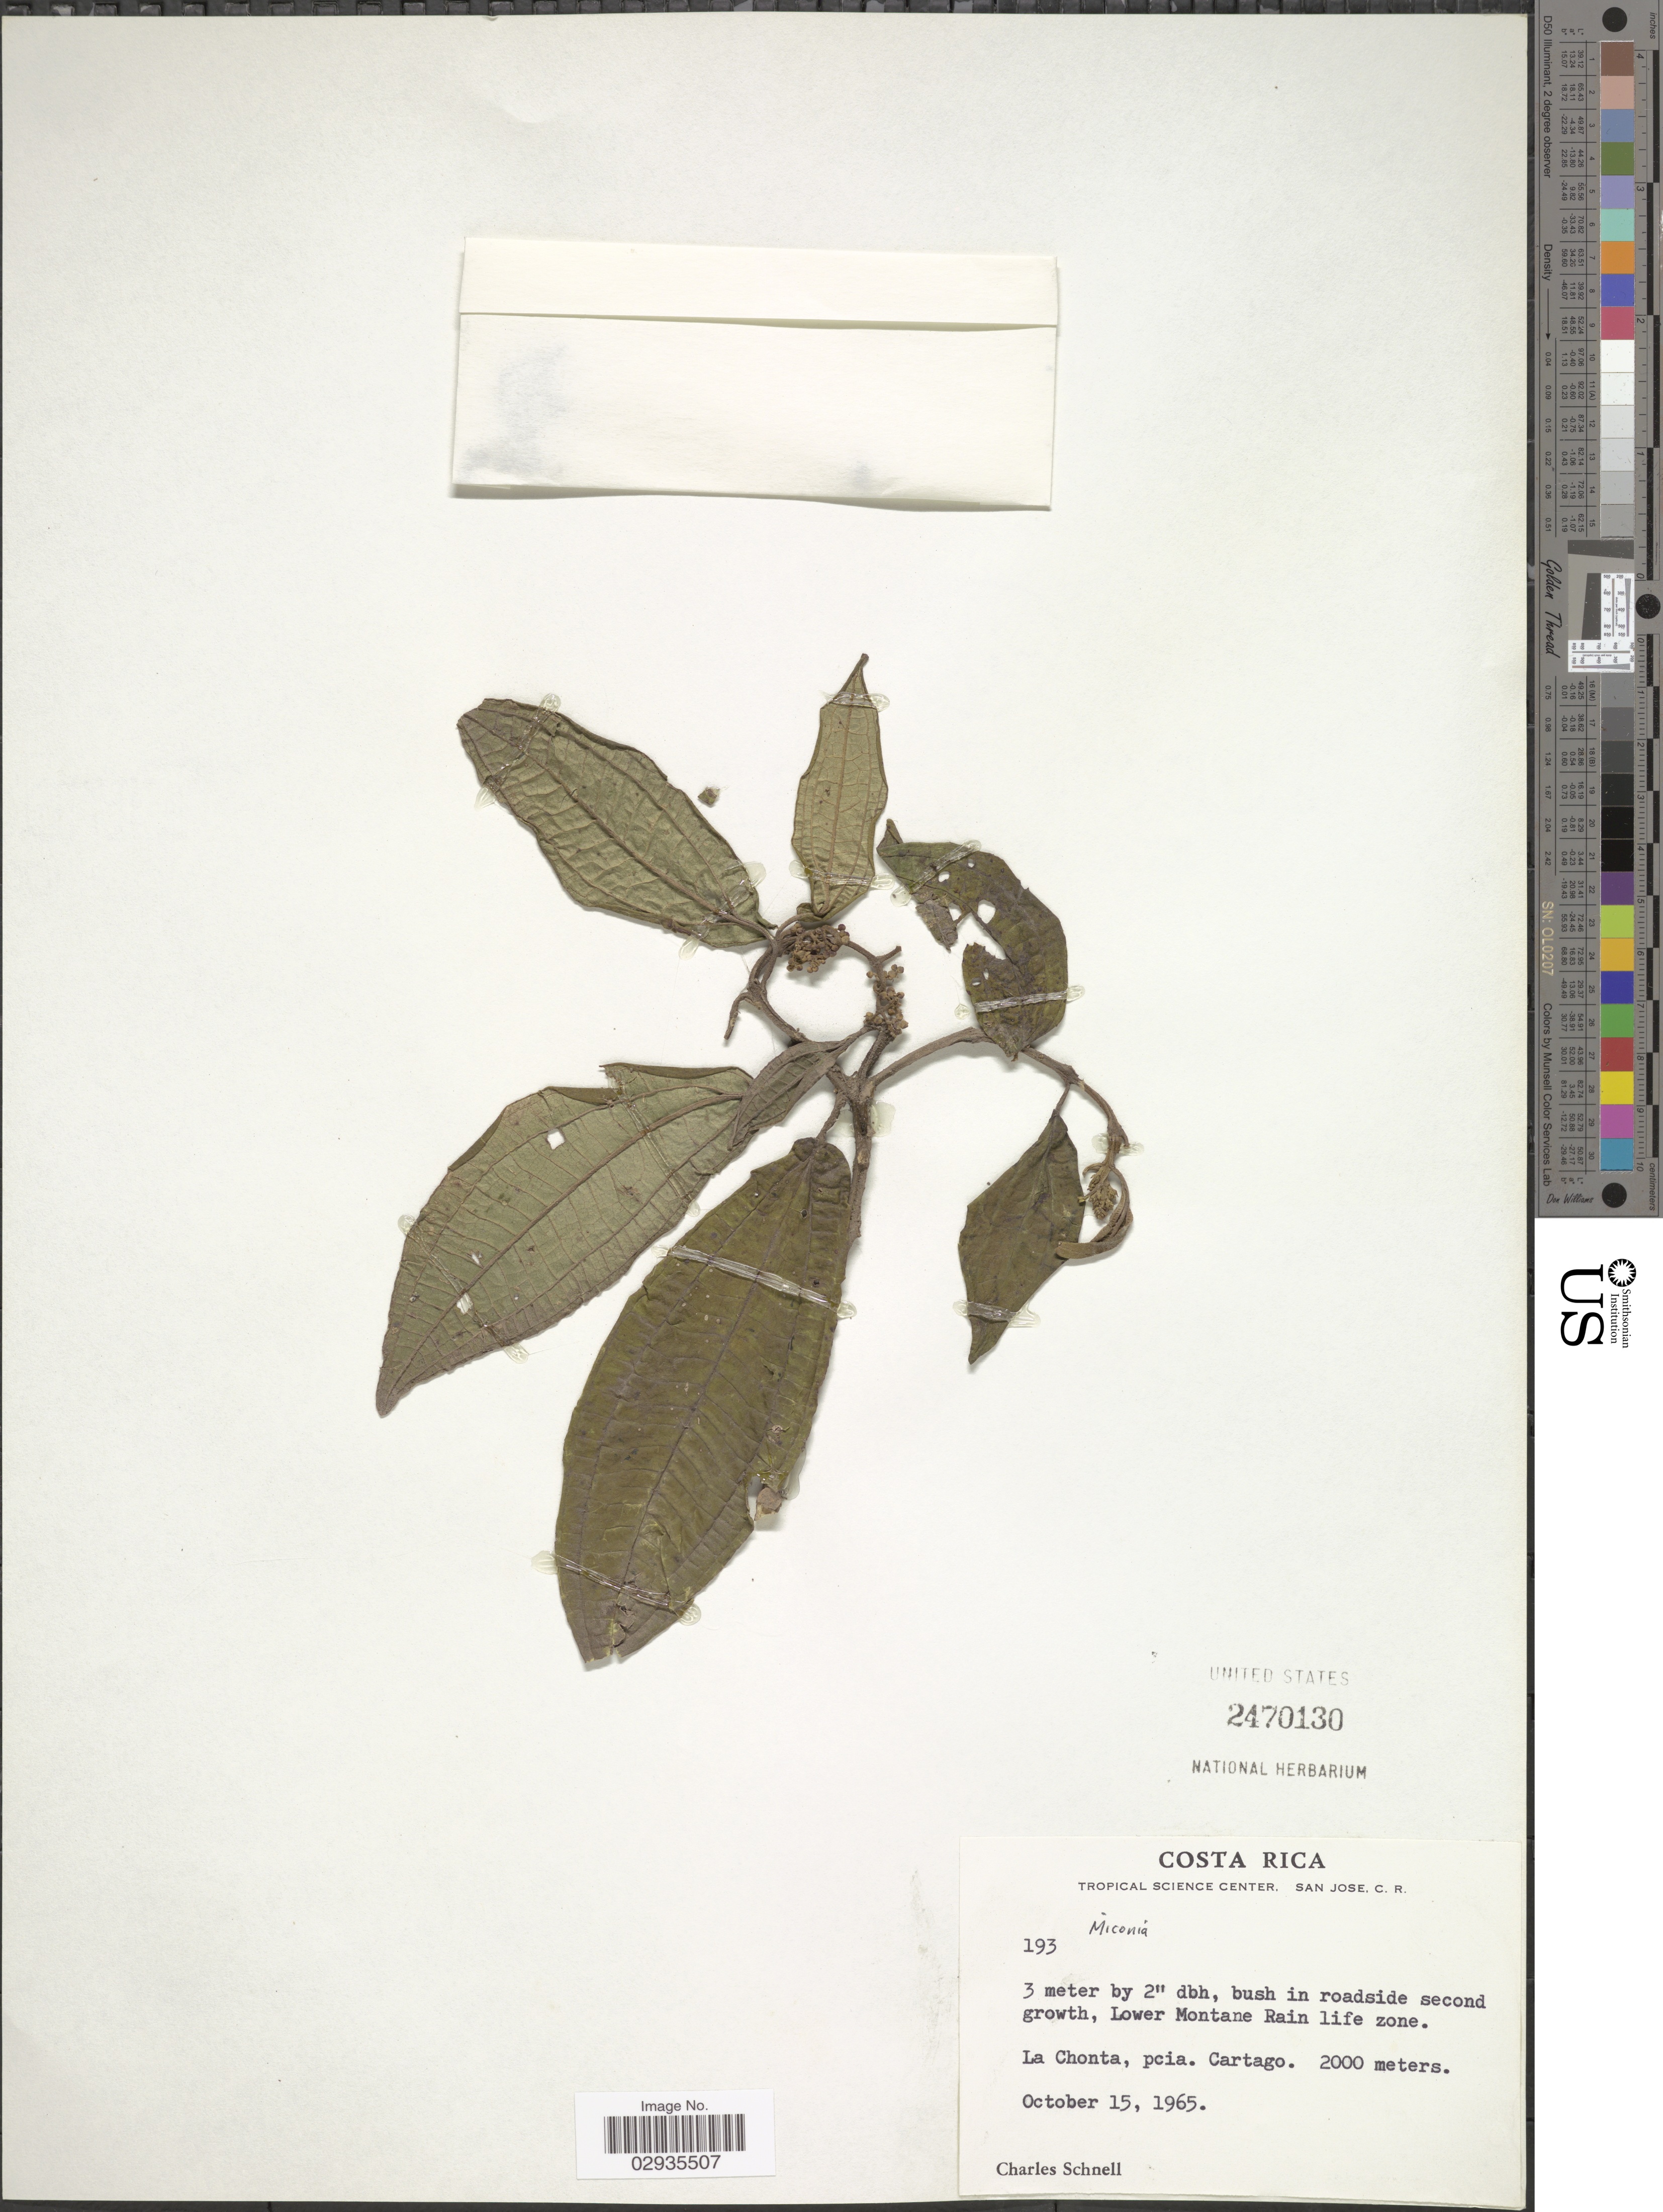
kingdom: Plantae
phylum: Tracheophyta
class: Magnoliopsida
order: Myrtales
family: Melastomataceae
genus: Miconia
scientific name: Miconia sp.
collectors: C. Schnell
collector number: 193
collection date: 1965-10-15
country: Costa Rica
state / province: Cartago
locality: Lower Montane Rain life zone, La Chonta, pcia. Cartago.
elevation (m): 2000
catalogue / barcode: US 2470130